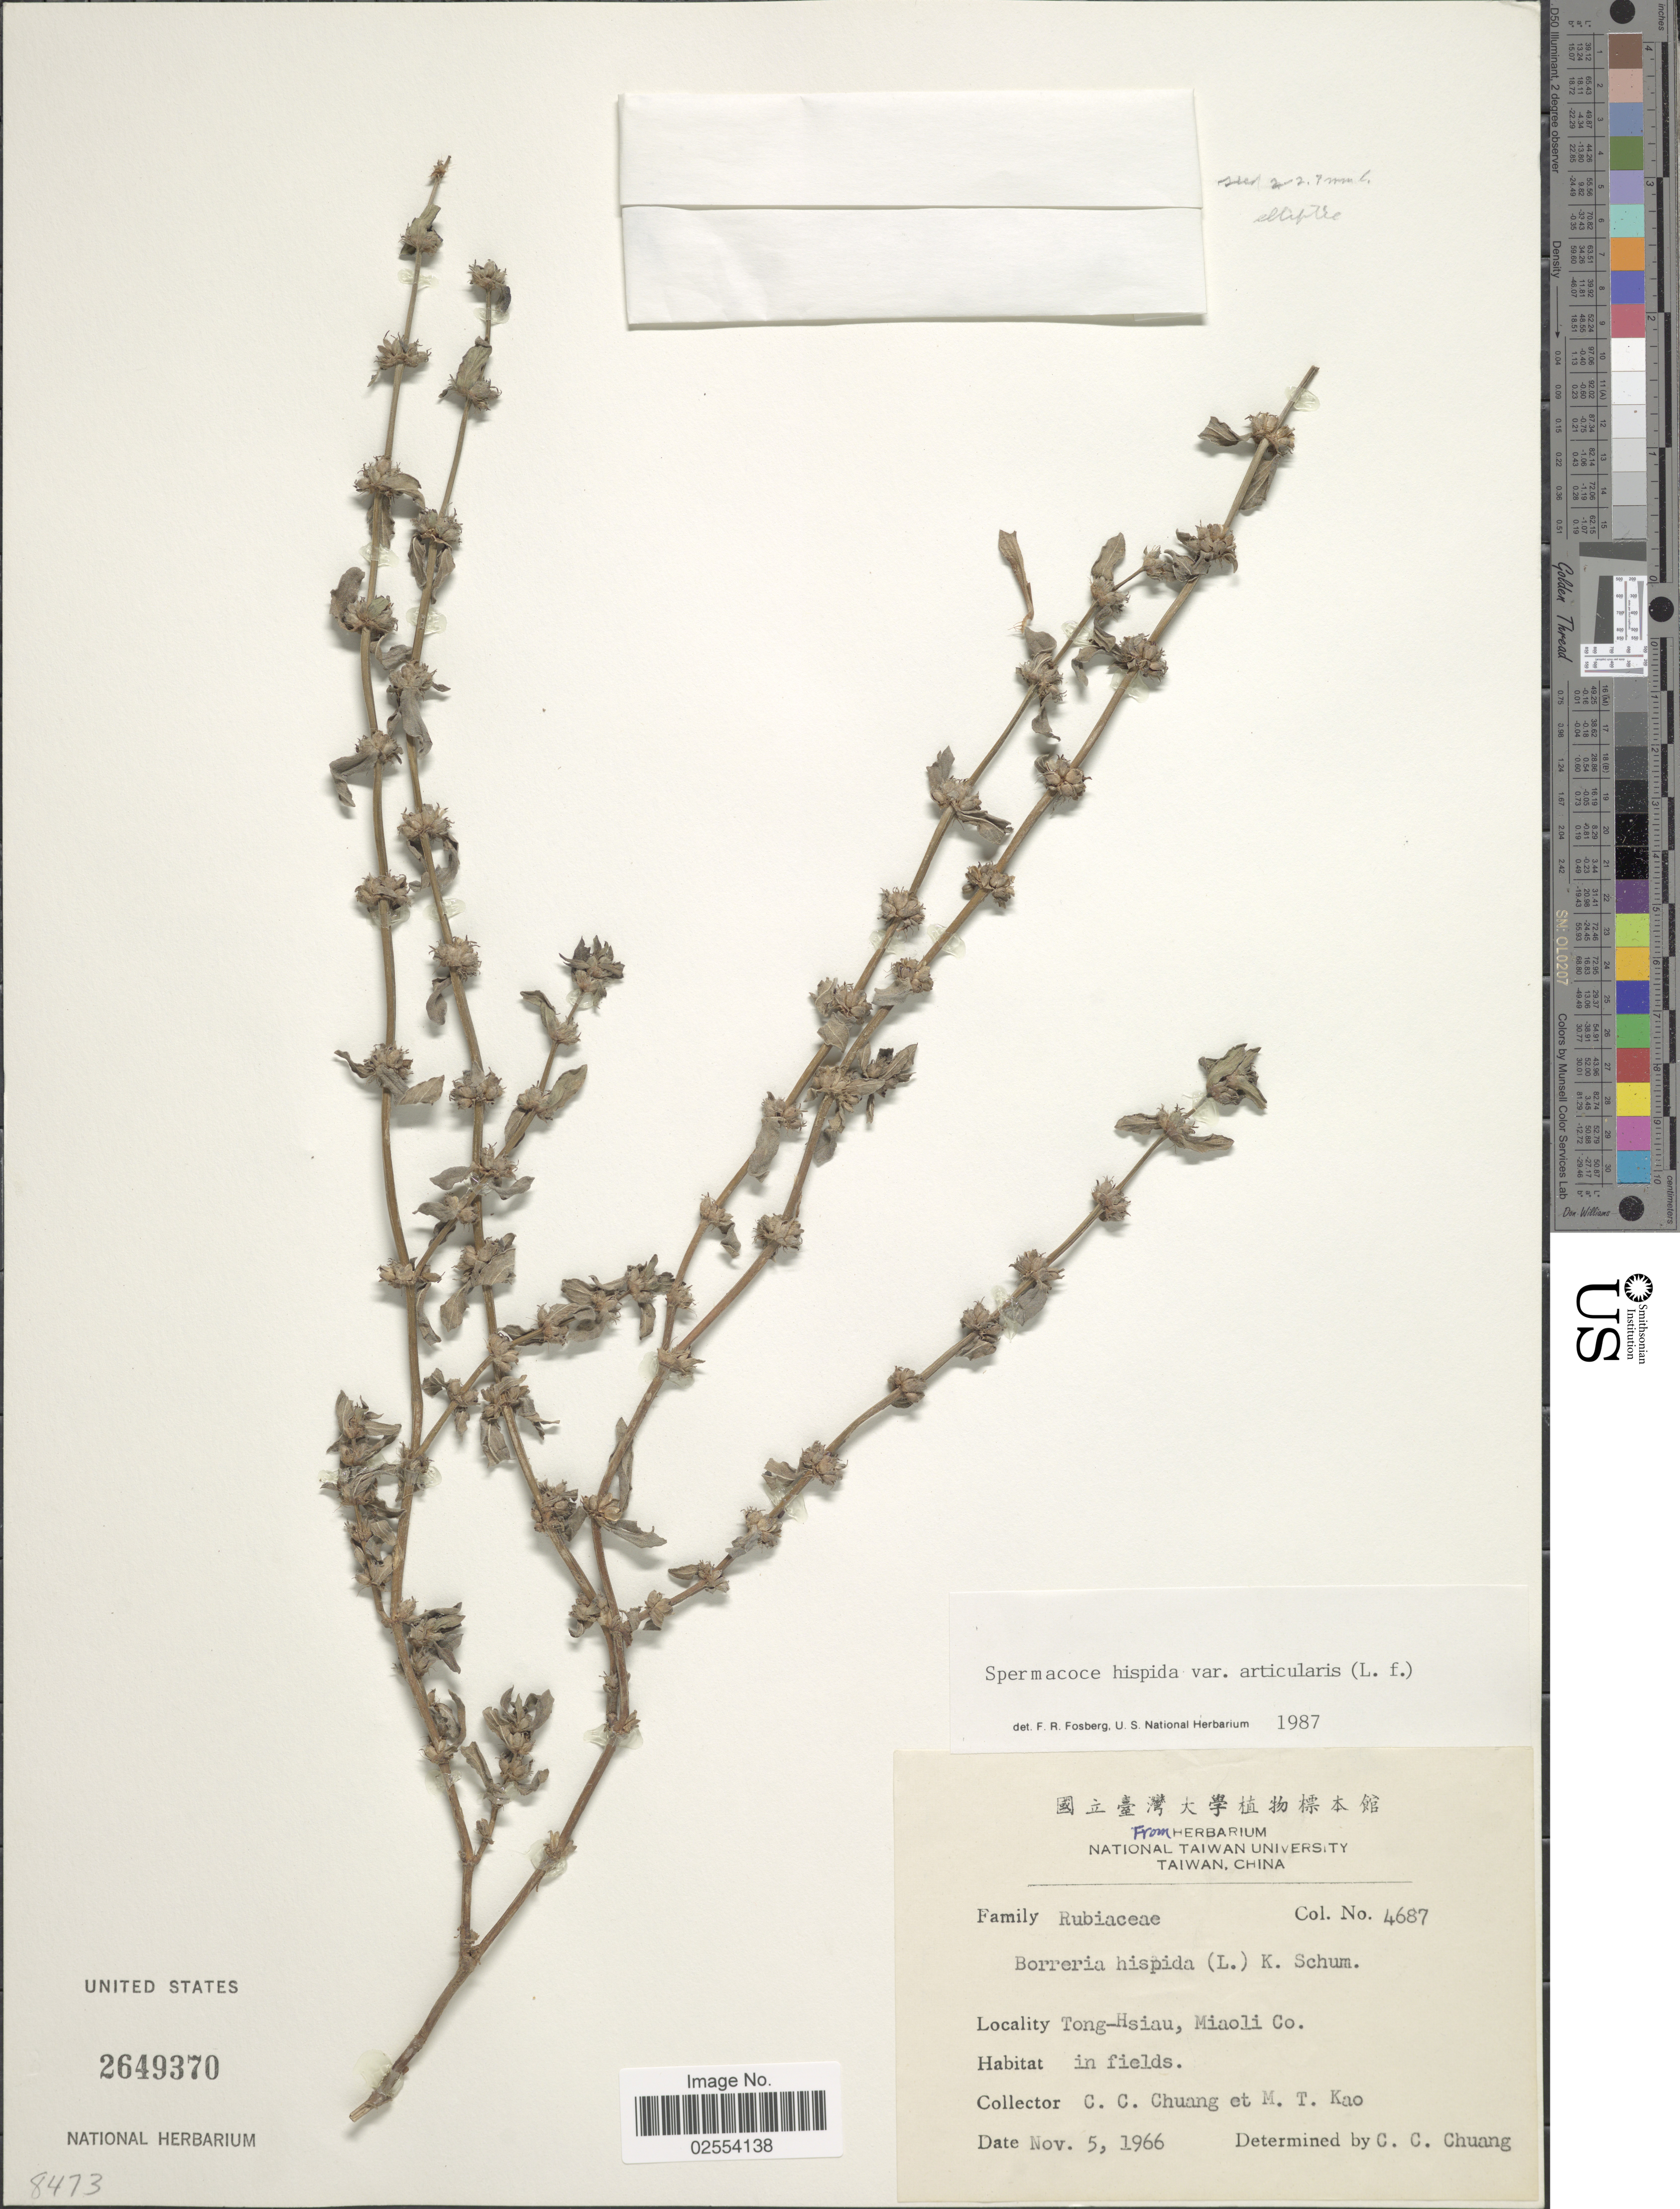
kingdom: Plantae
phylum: Tracheophyta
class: Magnoliopsida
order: Gentianales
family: Rubiaceae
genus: Spermacoce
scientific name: Spermacoce articularis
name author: L. f.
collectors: C. C. Chuang & M. T. Kao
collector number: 4687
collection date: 1966-11-05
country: Taiwan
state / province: Miaoli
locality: Tong-Hsiau, Miaoli Co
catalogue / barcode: US 2649370